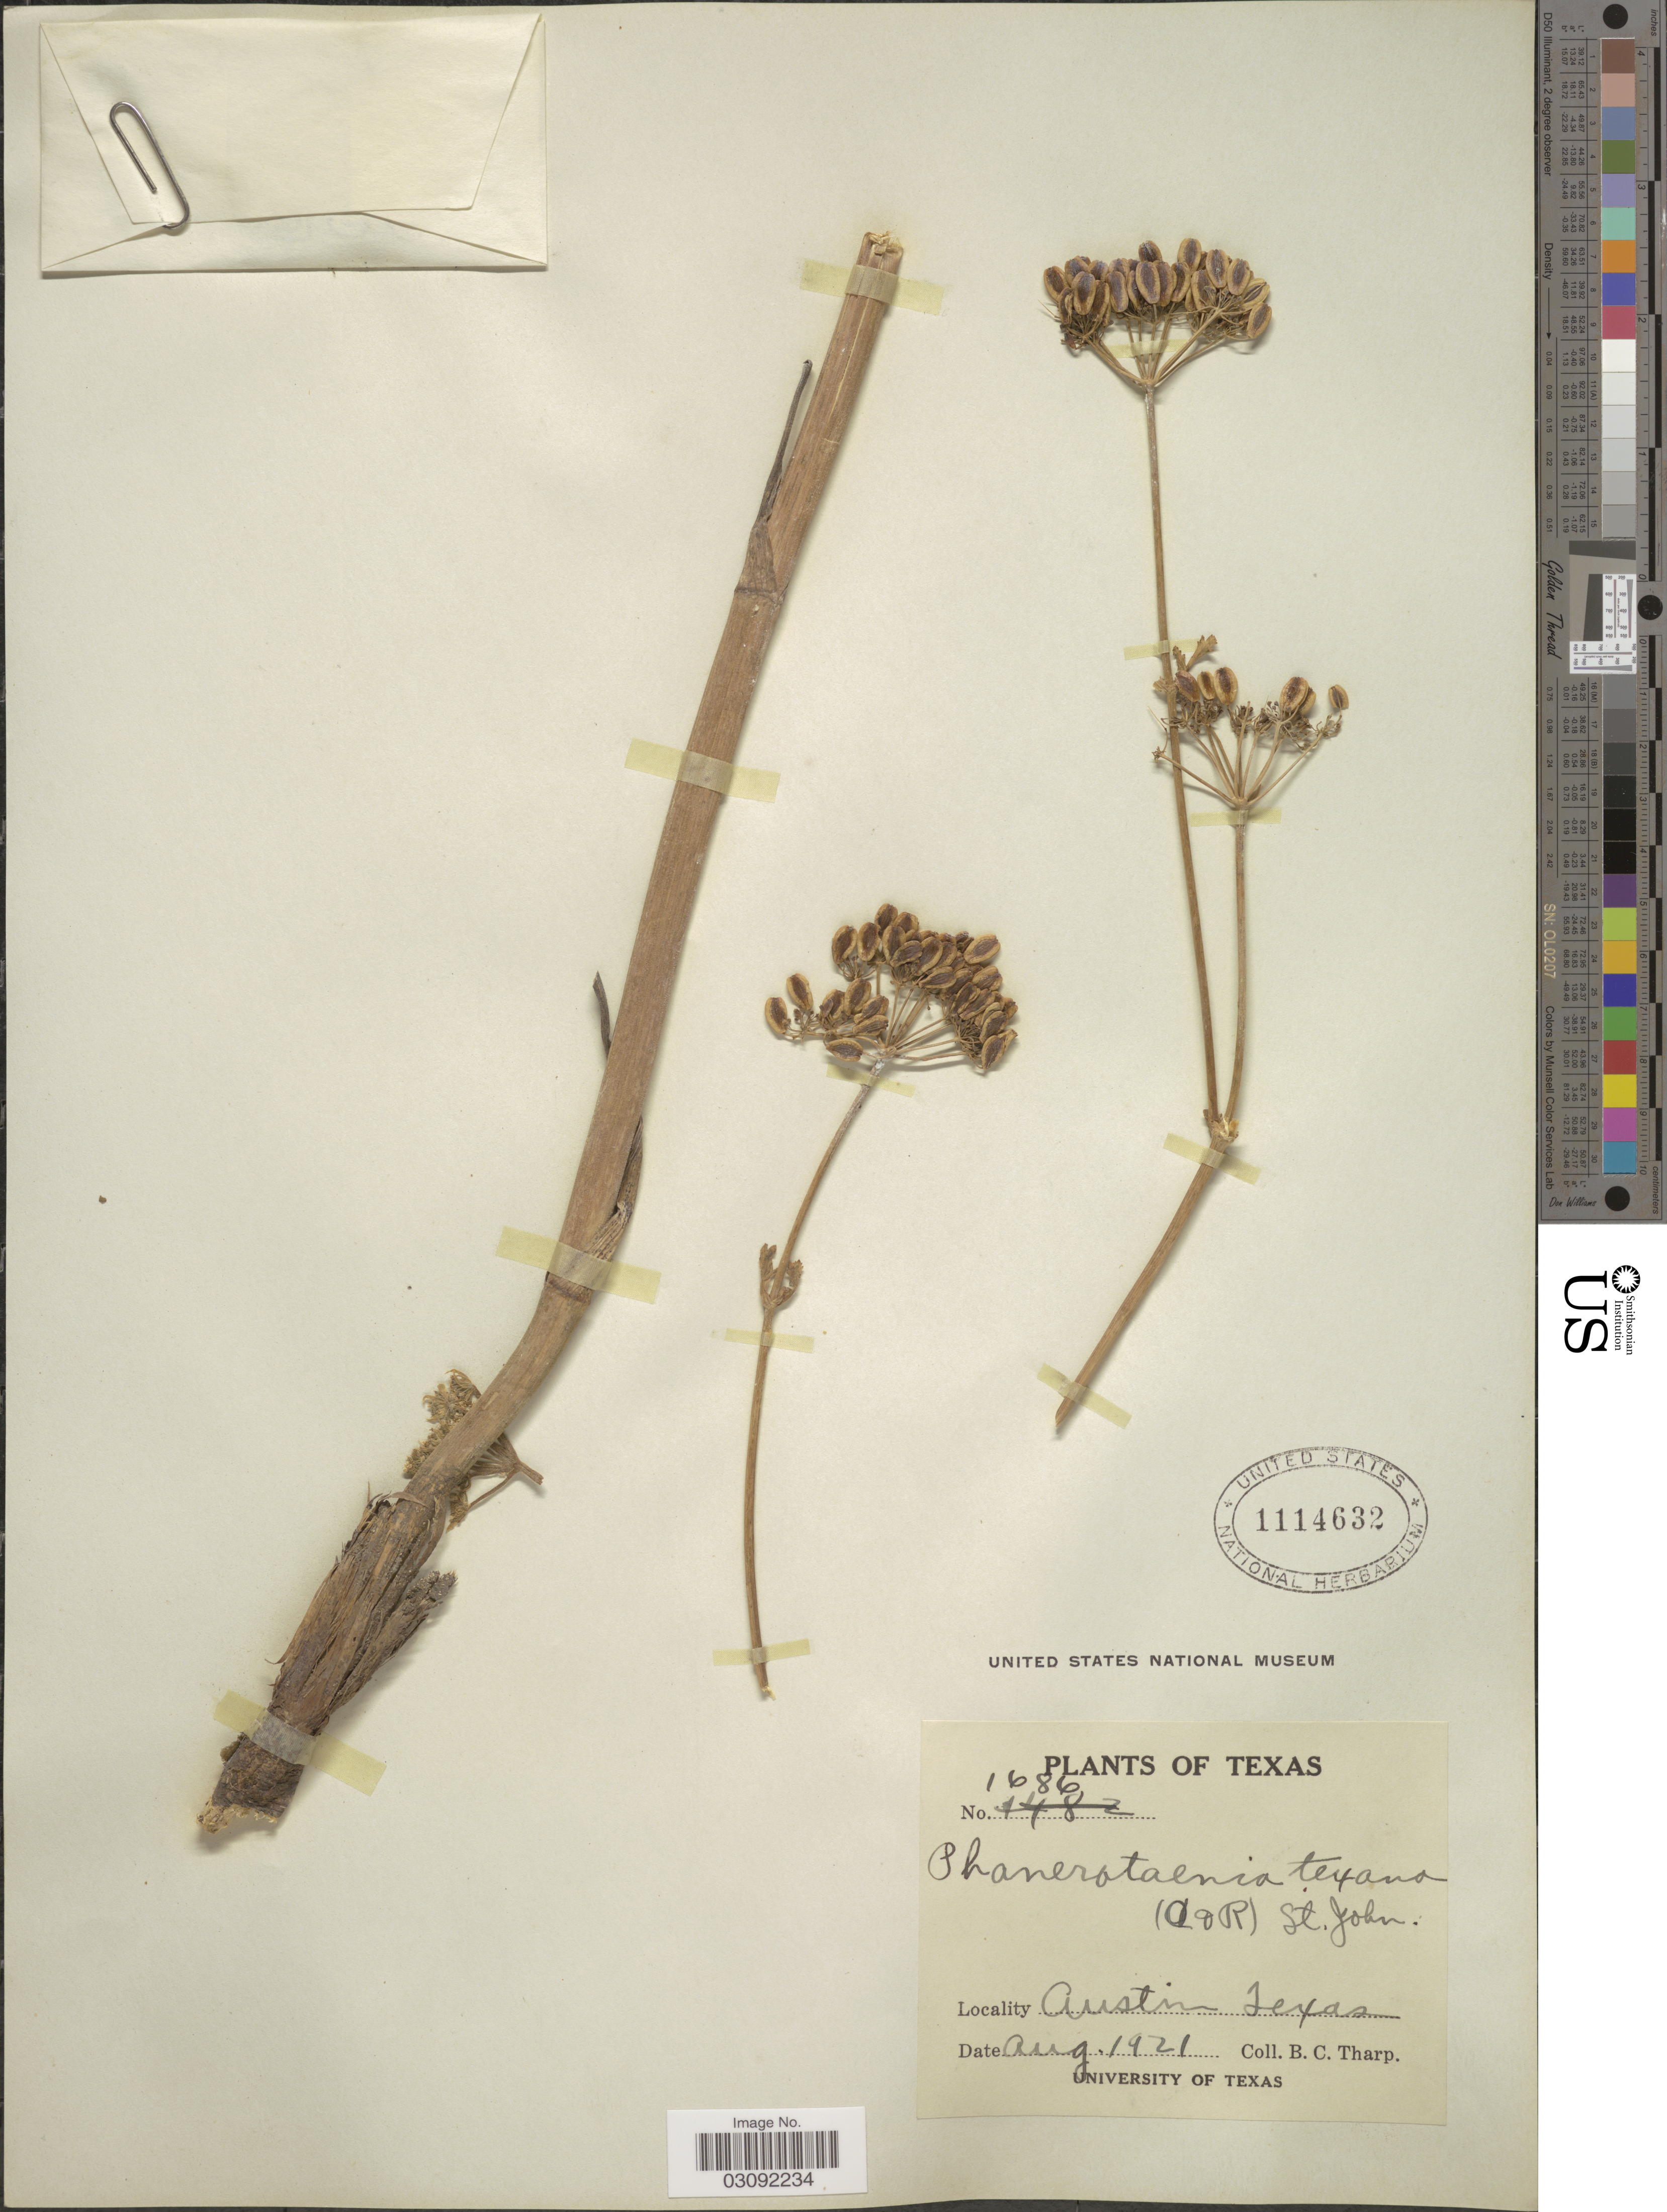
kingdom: Plantae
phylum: Tracheophyta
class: Magnoliopsida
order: Apiales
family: Apiaceae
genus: Polytaenia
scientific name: Polytaenia texana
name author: (J.M. Coult. & Rose) Mathias & Constance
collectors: B. C. Tharp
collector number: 1686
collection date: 1921-08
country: United States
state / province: Texas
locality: Austin.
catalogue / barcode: US 1114632